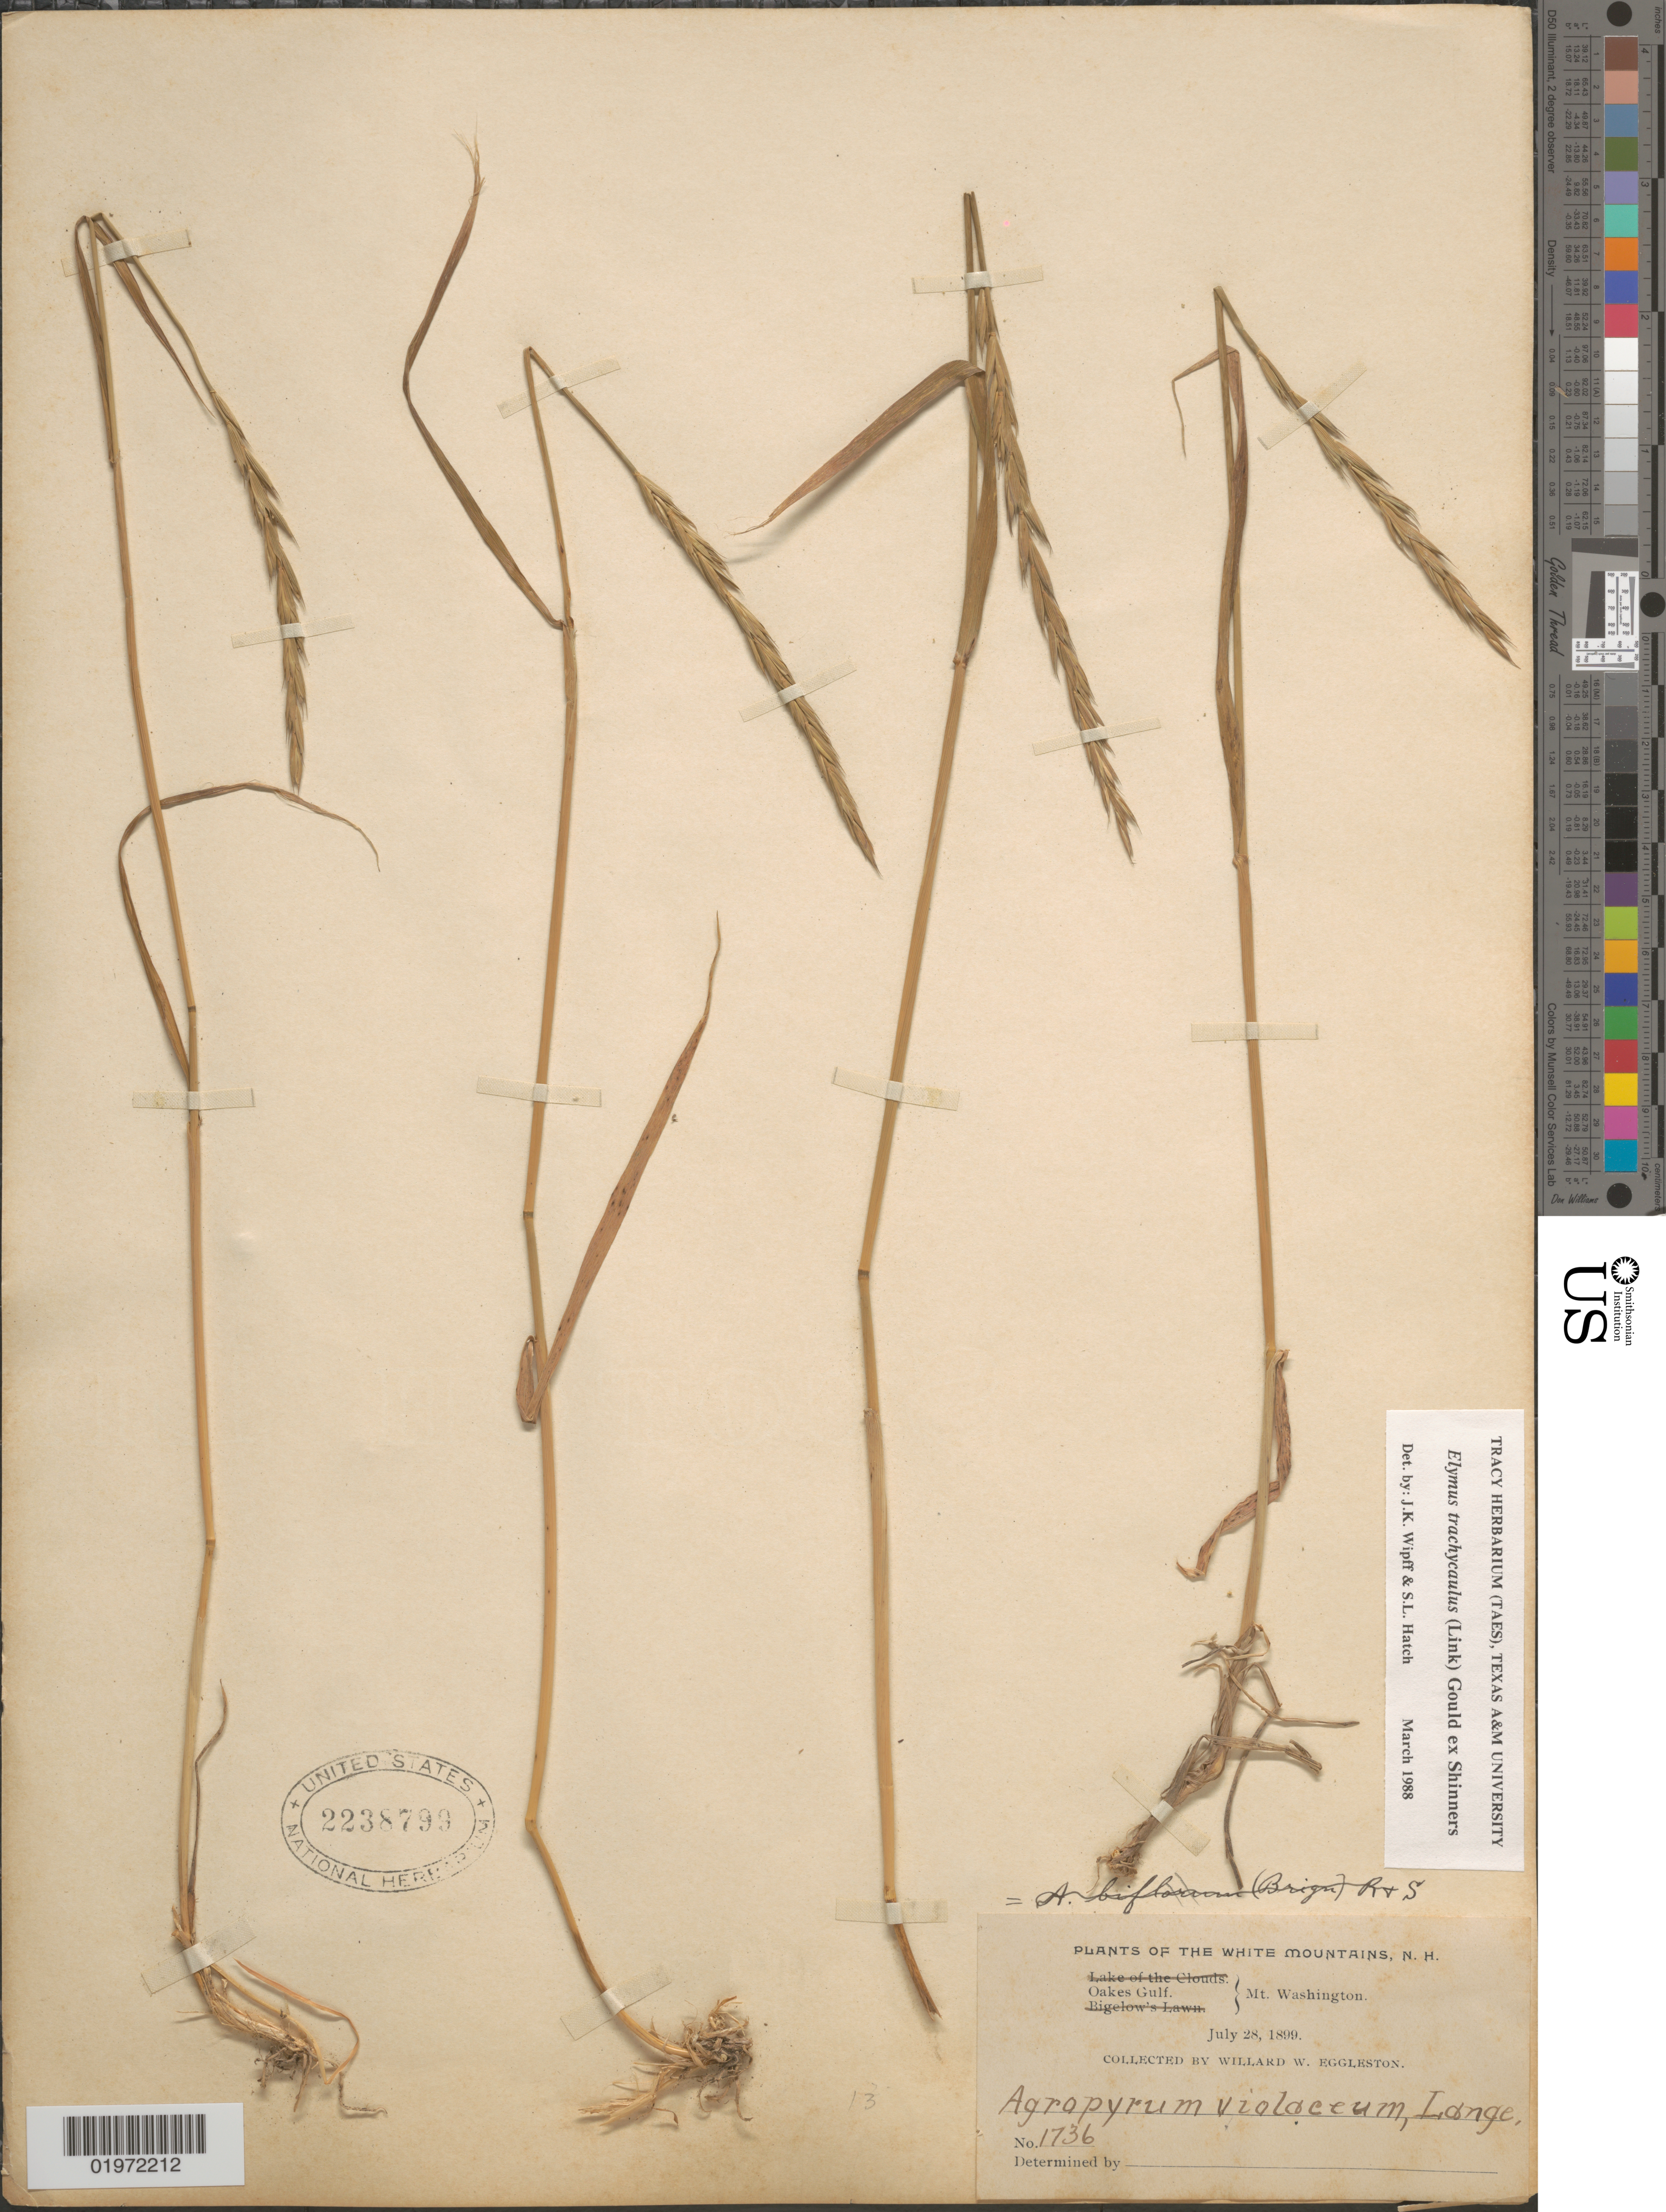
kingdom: Plantae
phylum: Tracheophyta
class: Liliopsida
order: Poales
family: Poaceae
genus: Elymus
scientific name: Elymus trachycaulus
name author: (Link) Gould ex Shinners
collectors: W. W. Eggleston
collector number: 1736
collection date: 1899-07-28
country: United States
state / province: New Hampshire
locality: The White Mountains. Oakes Gulf. Mt. Washington.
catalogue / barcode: US 2238799